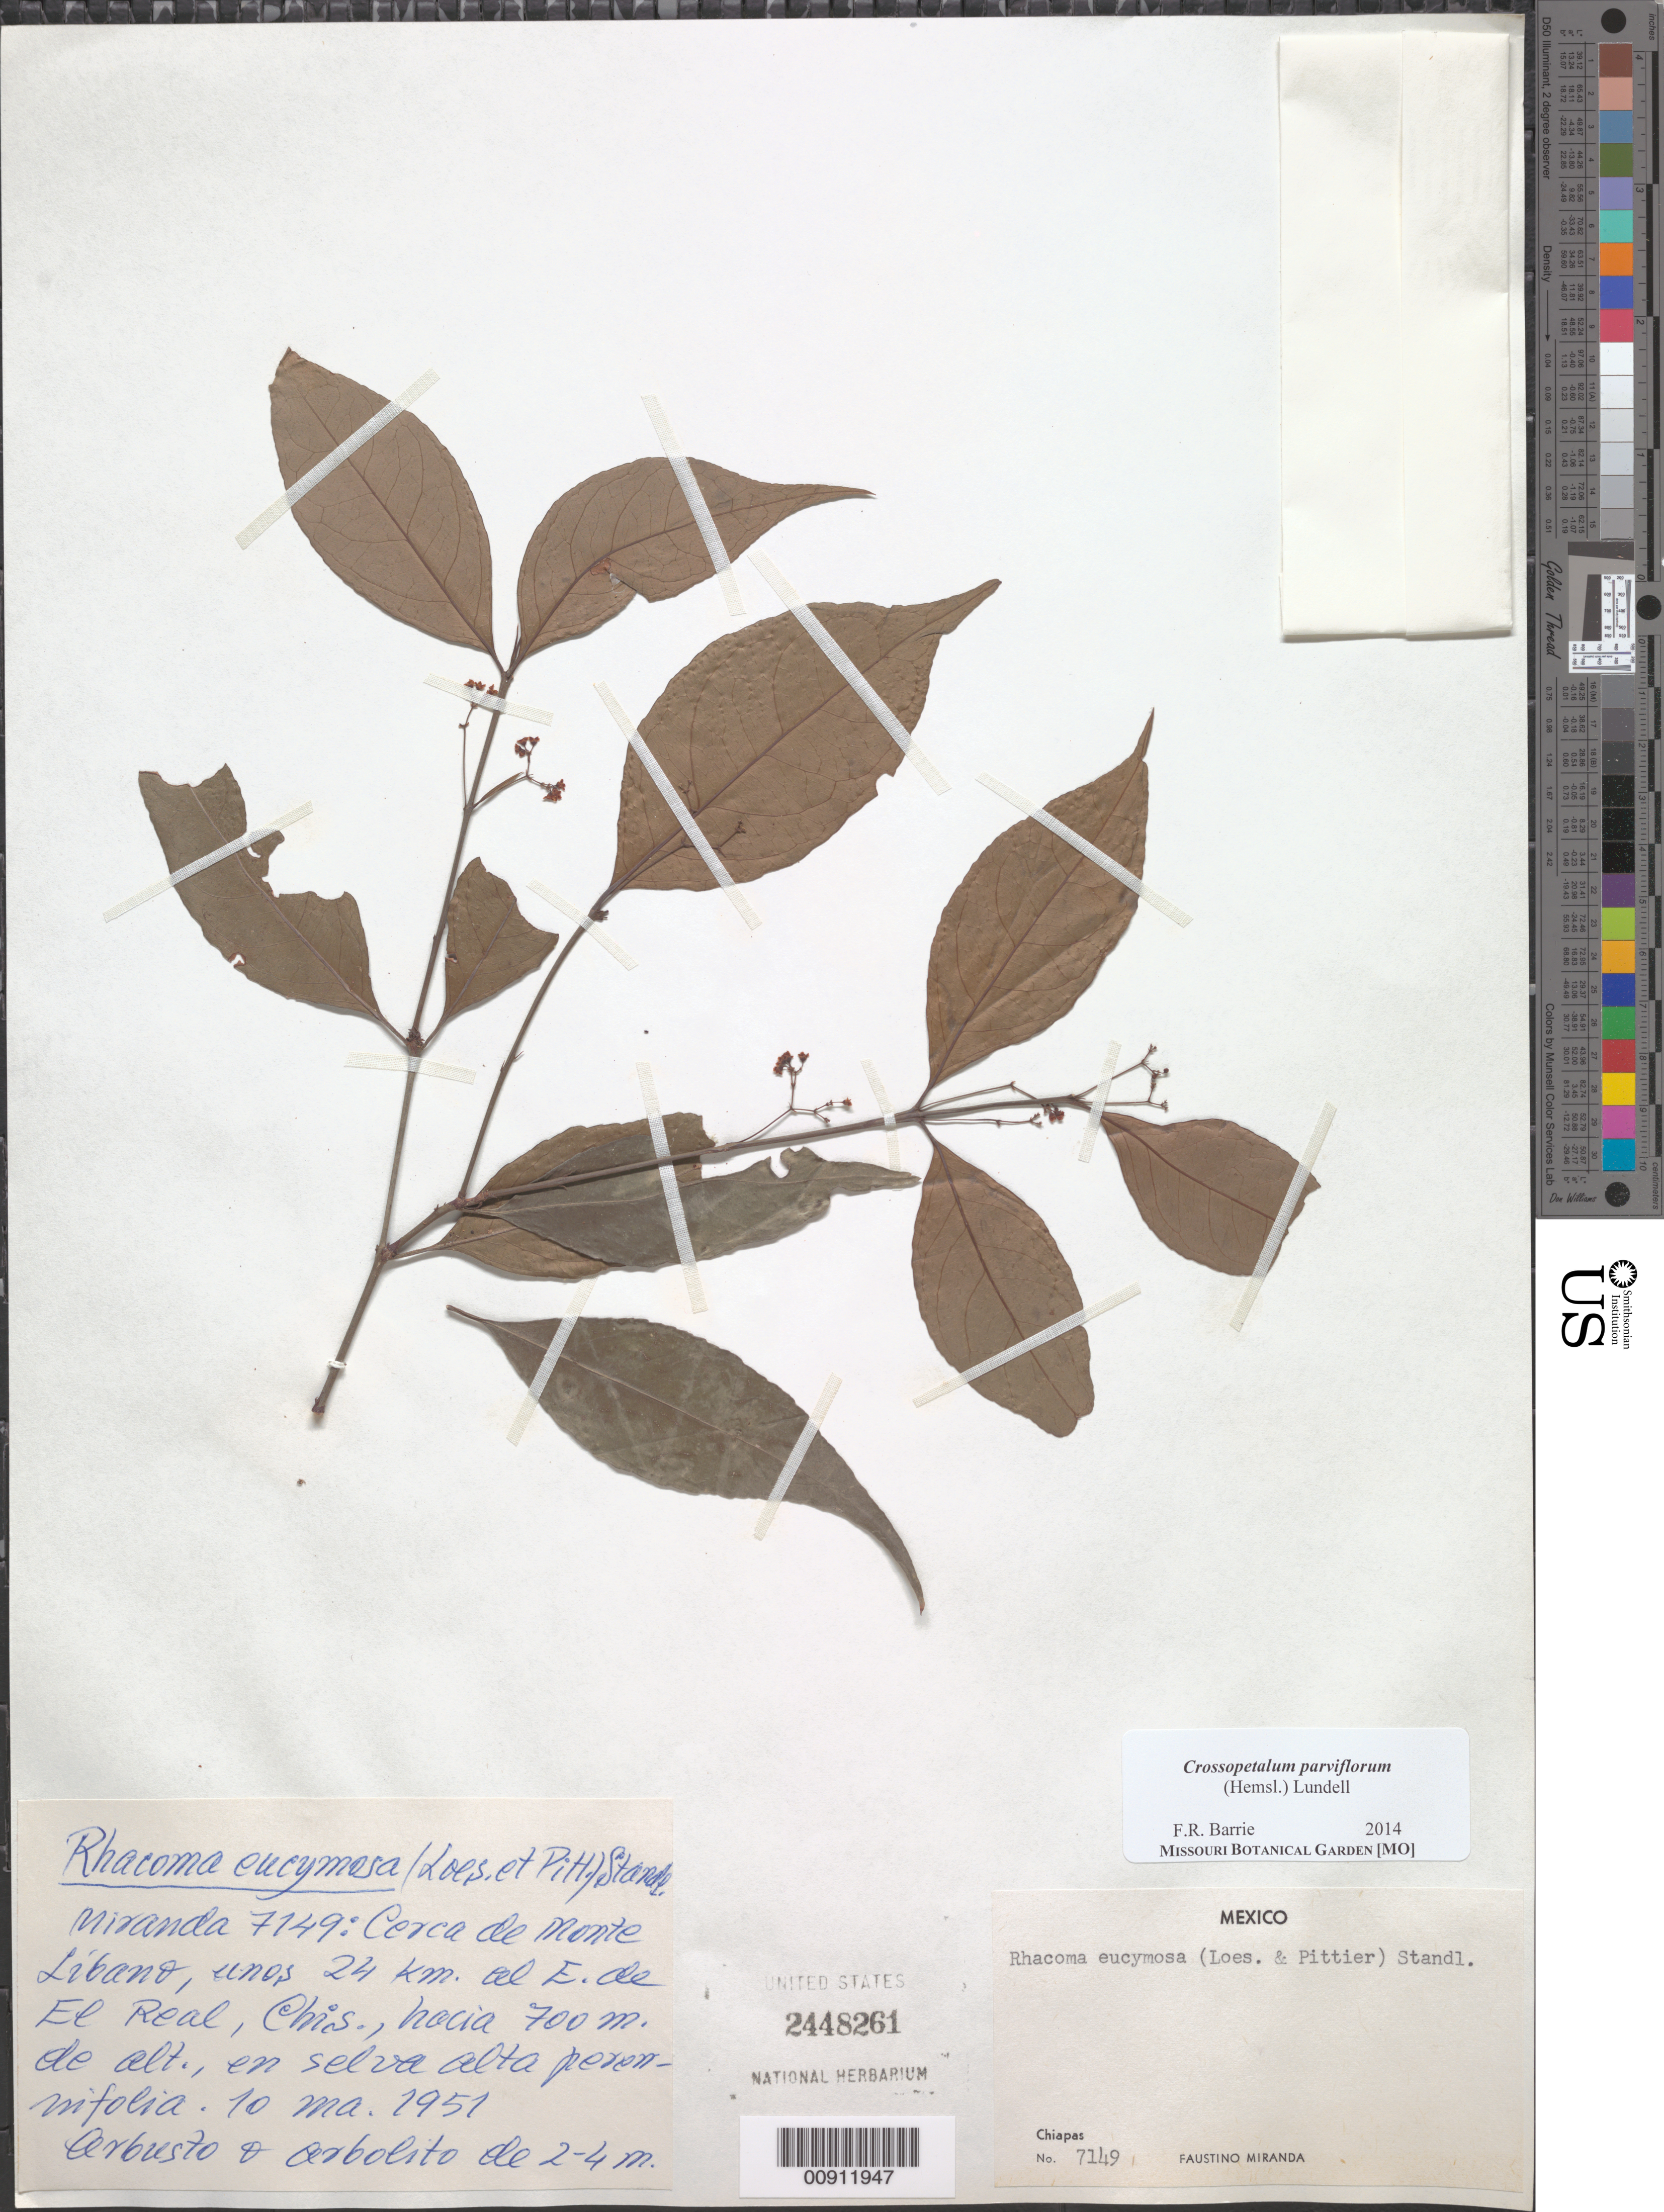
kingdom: Plantae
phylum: Tracheophyta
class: Magnoliopsida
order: Celastrales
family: Celastraceae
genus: Crossopetalum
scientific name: Crossopetalum parviflorum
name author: L.O. Williams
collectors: Miranda G., F.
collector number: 7149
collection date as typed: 10 Mar 1951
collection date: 1951-03-10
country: Mexico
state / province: Chiapas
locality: Cerca de Monte Líbano, unos 24 km. al E. de El Real, Chiapas.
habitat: En selva alta perennifolia.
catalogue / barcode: US 2448261